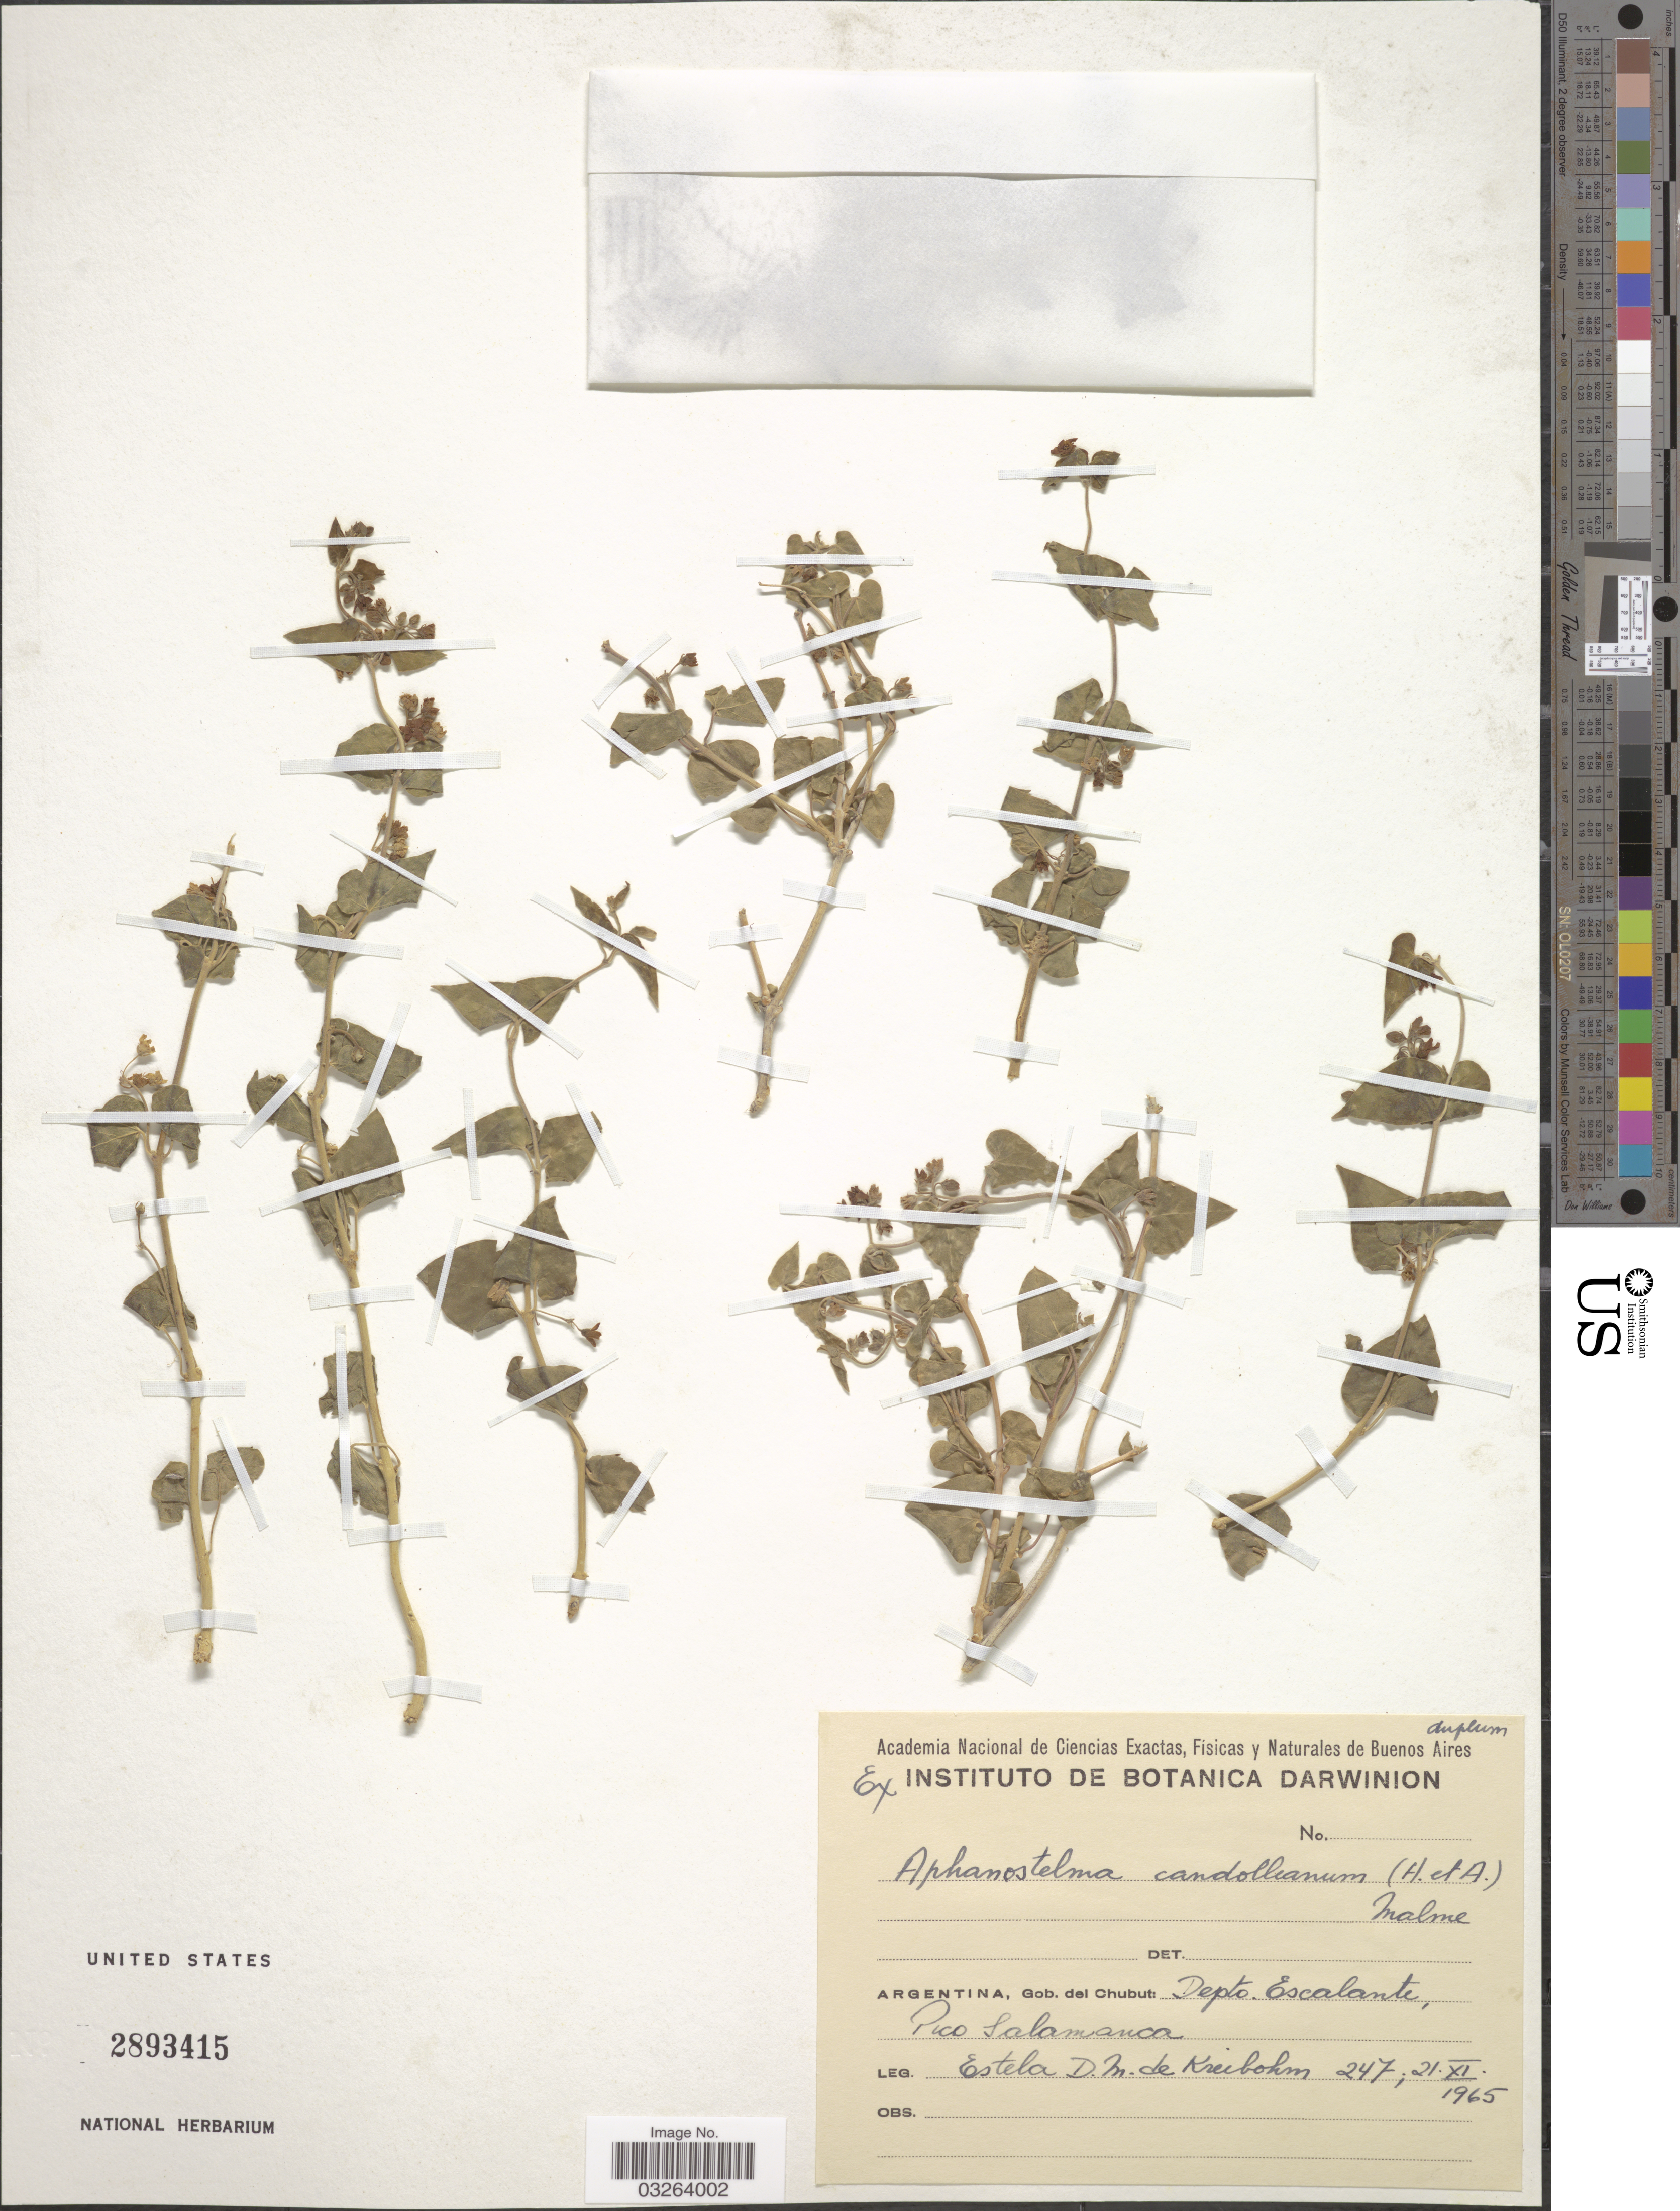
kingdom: Plantae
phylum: Tracheophyta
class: Magnoliopsida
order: Gentianales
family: Apocynaceae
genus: Aphanostelma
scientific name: Aphanostelma candolleanum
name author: (Hook. & Arn.) Malme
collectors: E. Kreibohm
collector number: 247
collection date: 1965-11-21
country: Argentina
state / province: Chubut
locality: Gob. del Chubut: Depto. Escalante, Pico Salamanca.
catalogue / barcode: US 2893415